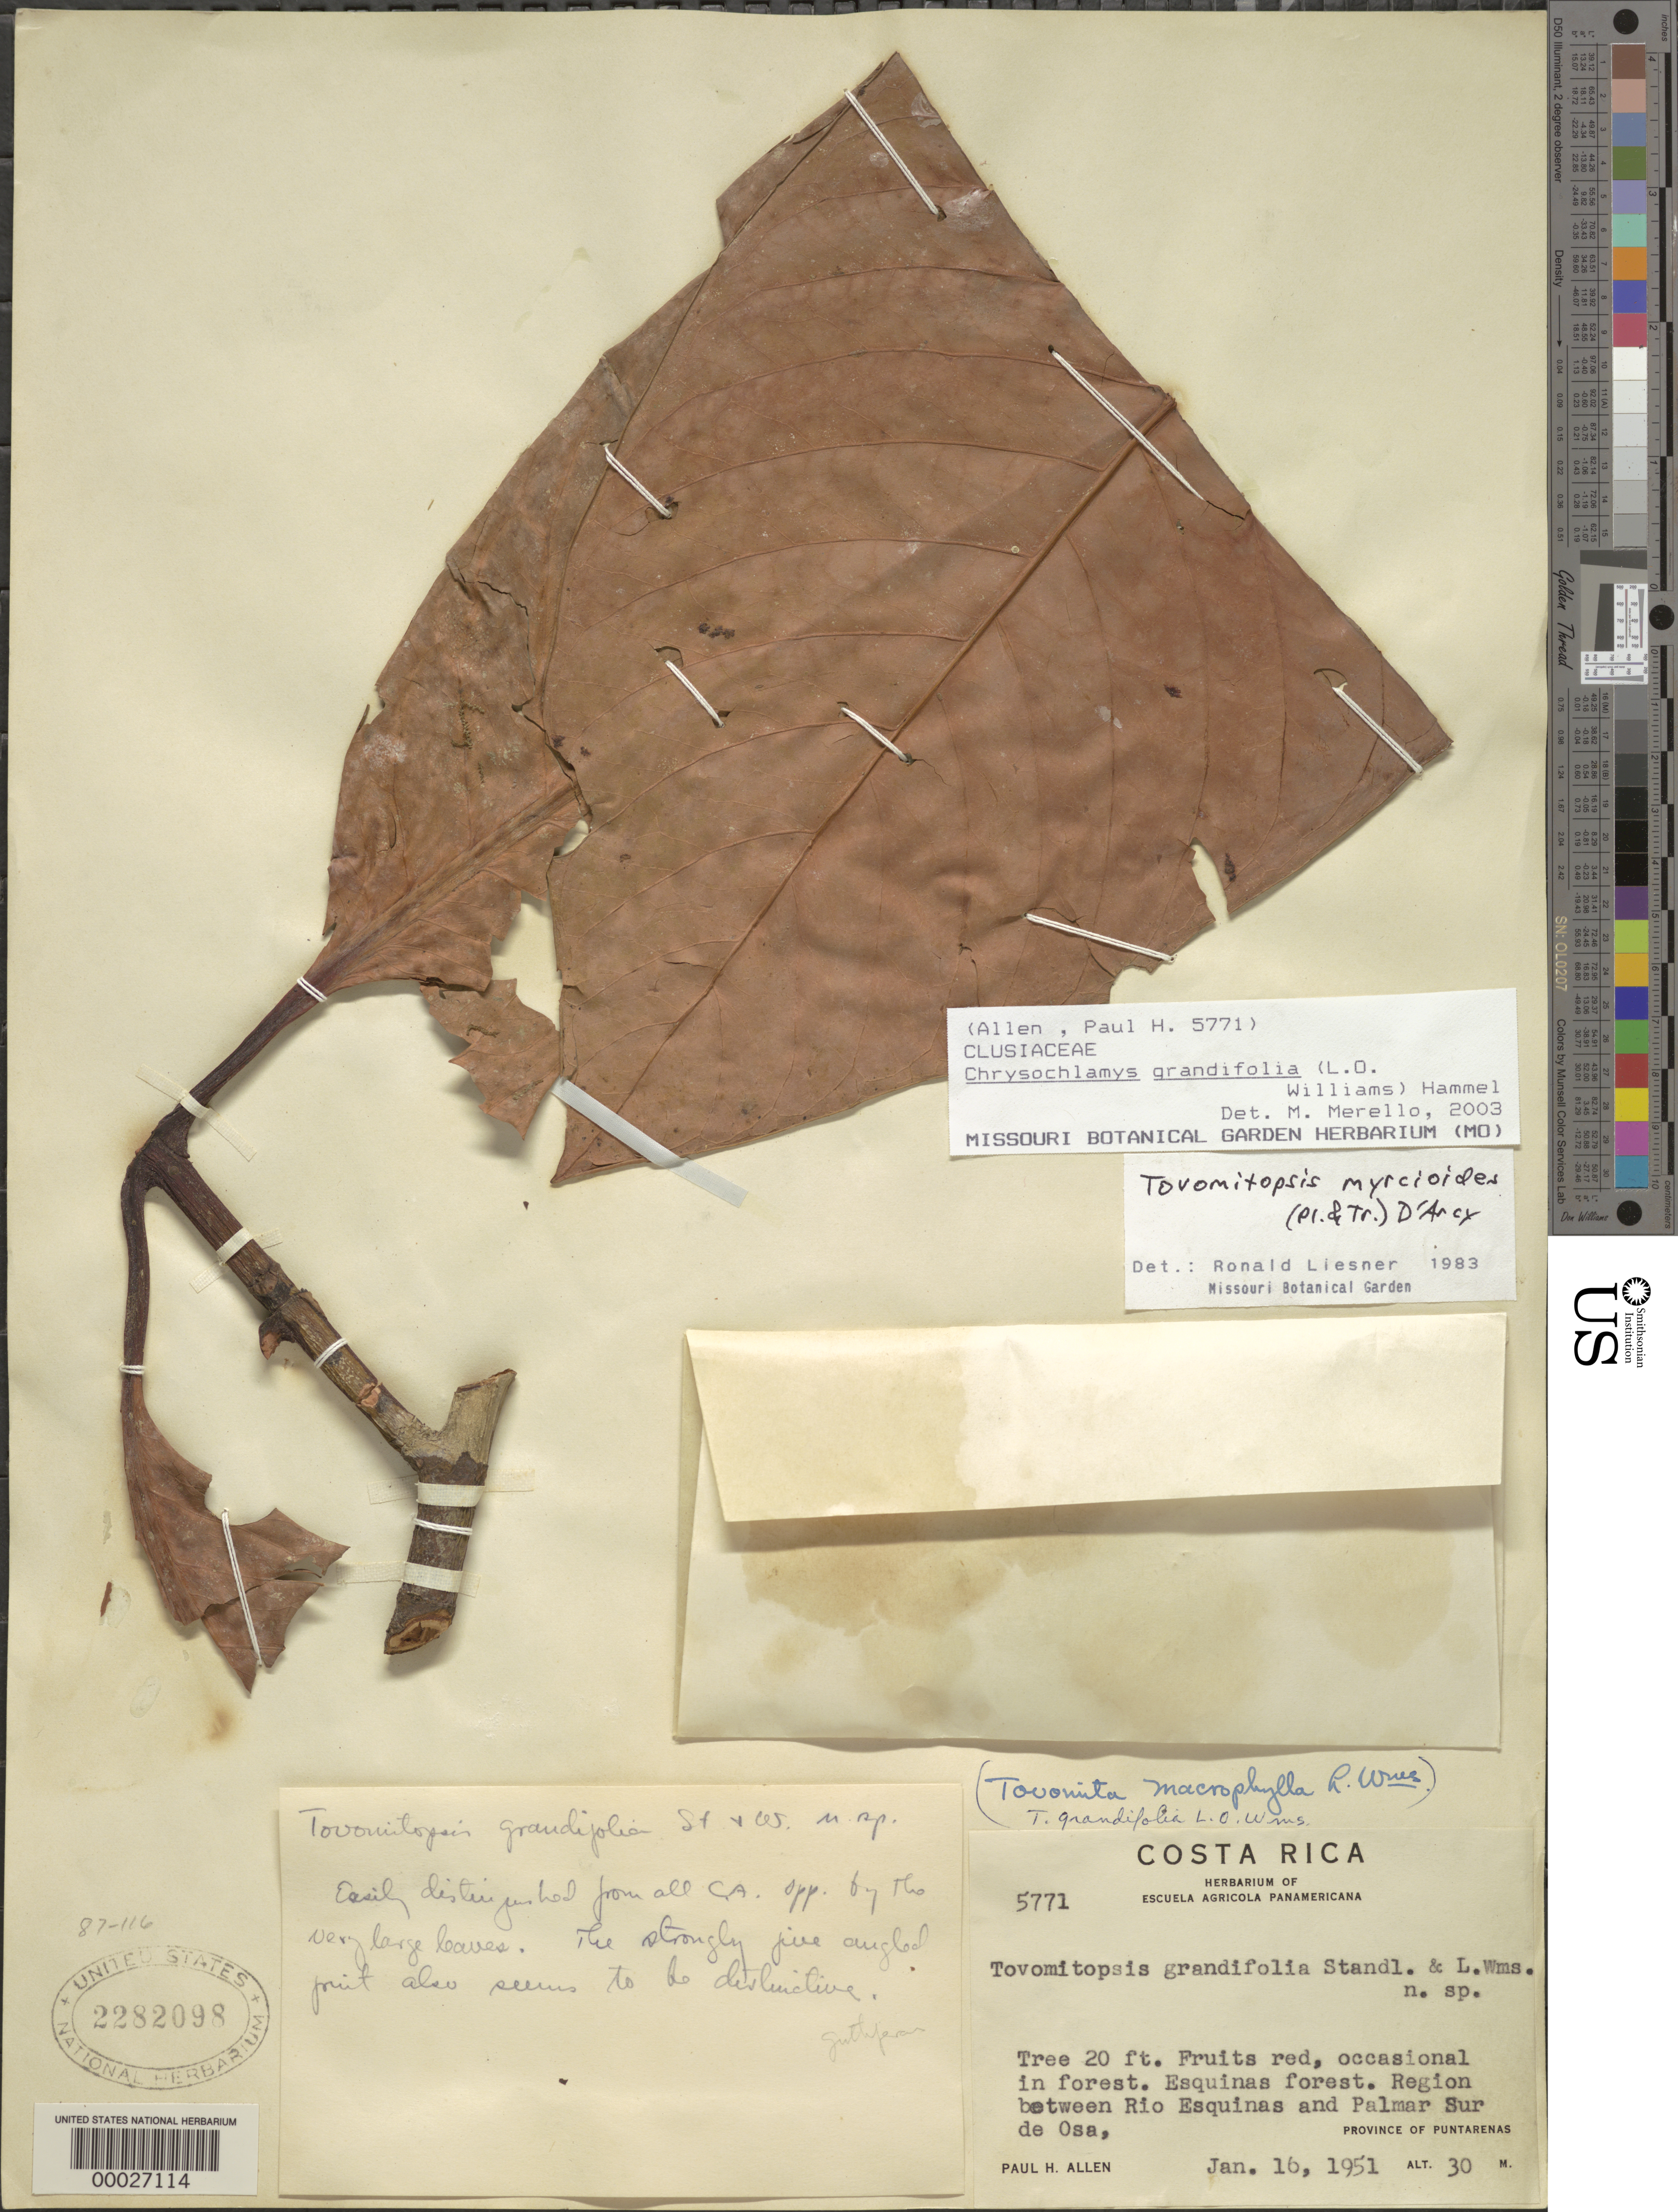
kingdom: Plantae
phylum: Tracheophyta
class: Magnoliopsida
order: Malpighiales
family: Clusiaceae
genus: Chrysochlamys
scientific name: Chrysochlamys grandifolia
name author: (L.O. Williams) Hammel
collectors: P. H. Allen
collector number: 5771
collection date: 1951-01-16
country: Costa Rica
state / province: Puntarenas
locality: Esquinas forest. Region between Rio Esquinas and Palmar Sur de Osa, Province of Puntarenas.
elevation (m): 30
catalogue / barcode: US 2282098